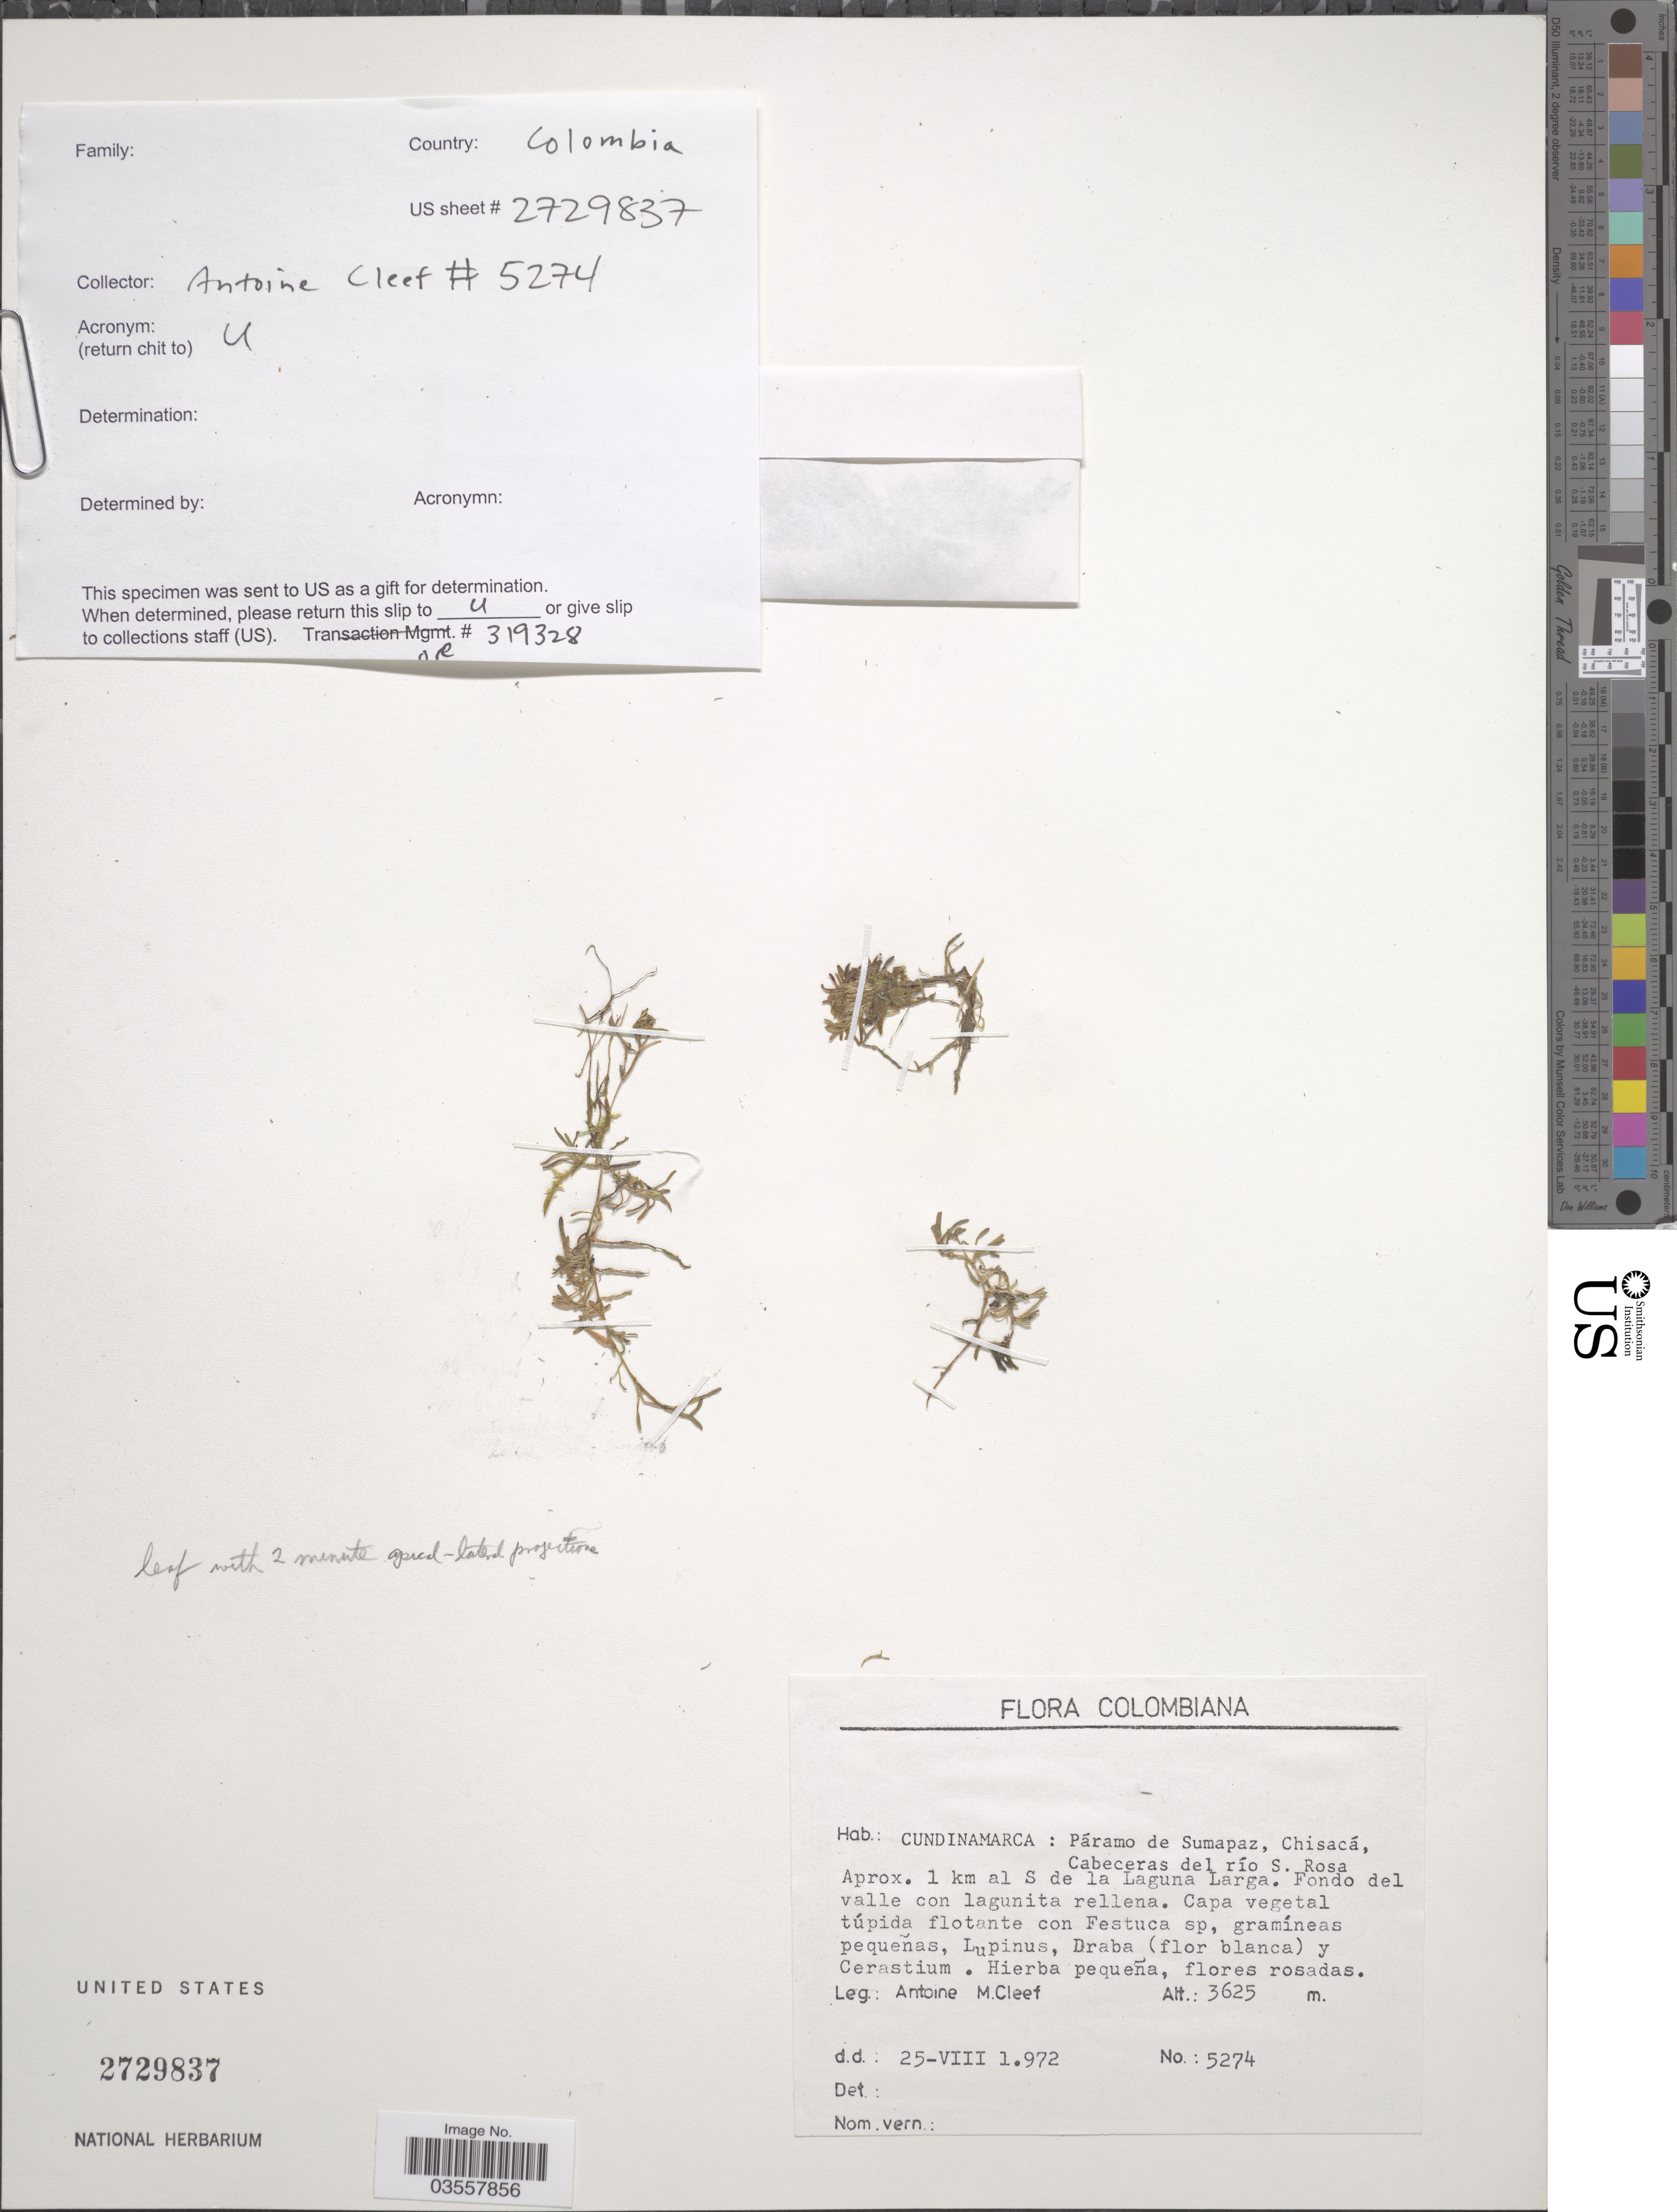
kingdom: Plantae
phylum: Tracheophyta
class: Magnoliopsida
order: Caryophyllales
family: Caryophyllaceae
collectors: A. M. Cleef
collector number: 5274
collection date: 1972-08-25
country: Colombia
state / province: Cundinamarca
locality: Páramo de Sumapaz, Chisacá, Aprox. 1 km al S de la Laguna Larga.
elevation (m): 3625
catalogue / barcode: US 2729837